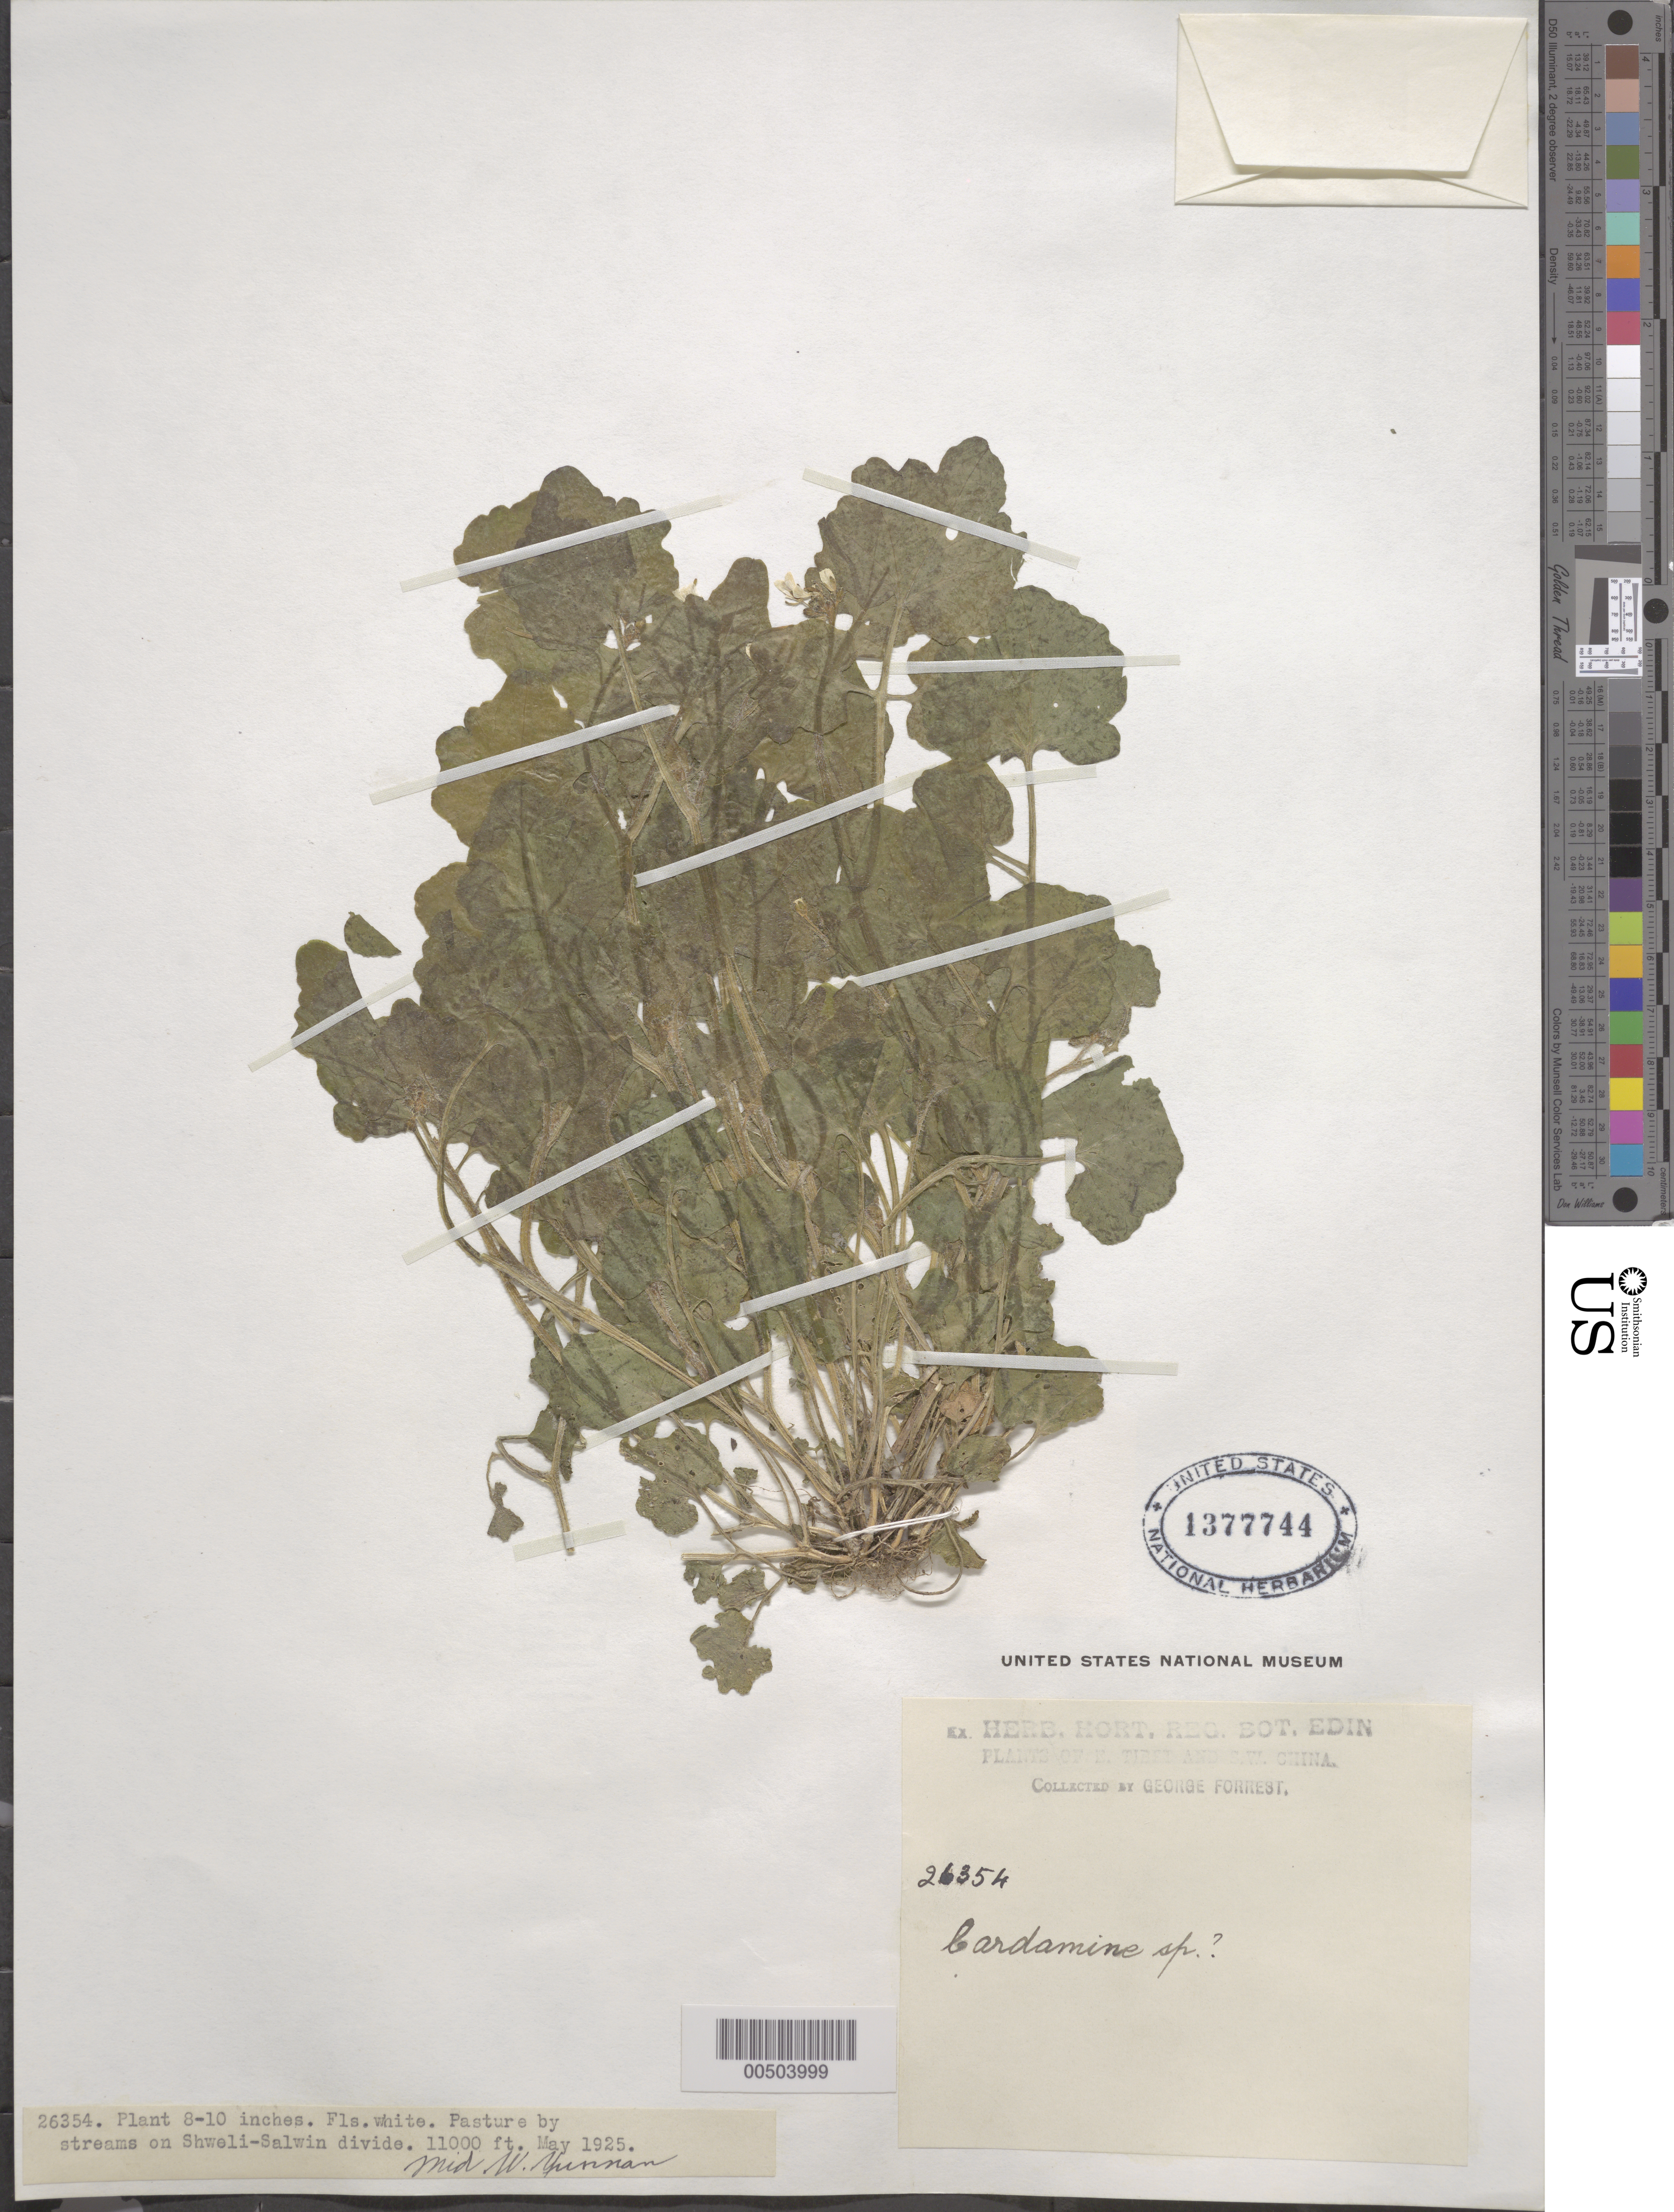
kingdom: Plantae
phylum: Tracheophyta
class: Magnoliopsida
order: Brassicales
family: Brassicaceae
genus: Cardamine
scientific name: Cardamine sp.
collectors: G. Forrest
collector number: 26354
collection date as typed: May 1925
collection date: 1925-05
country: China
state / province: Yunnan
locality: Pasture by streams on Shweli-Salwin divide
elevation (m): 3353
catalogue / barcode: US 1377744